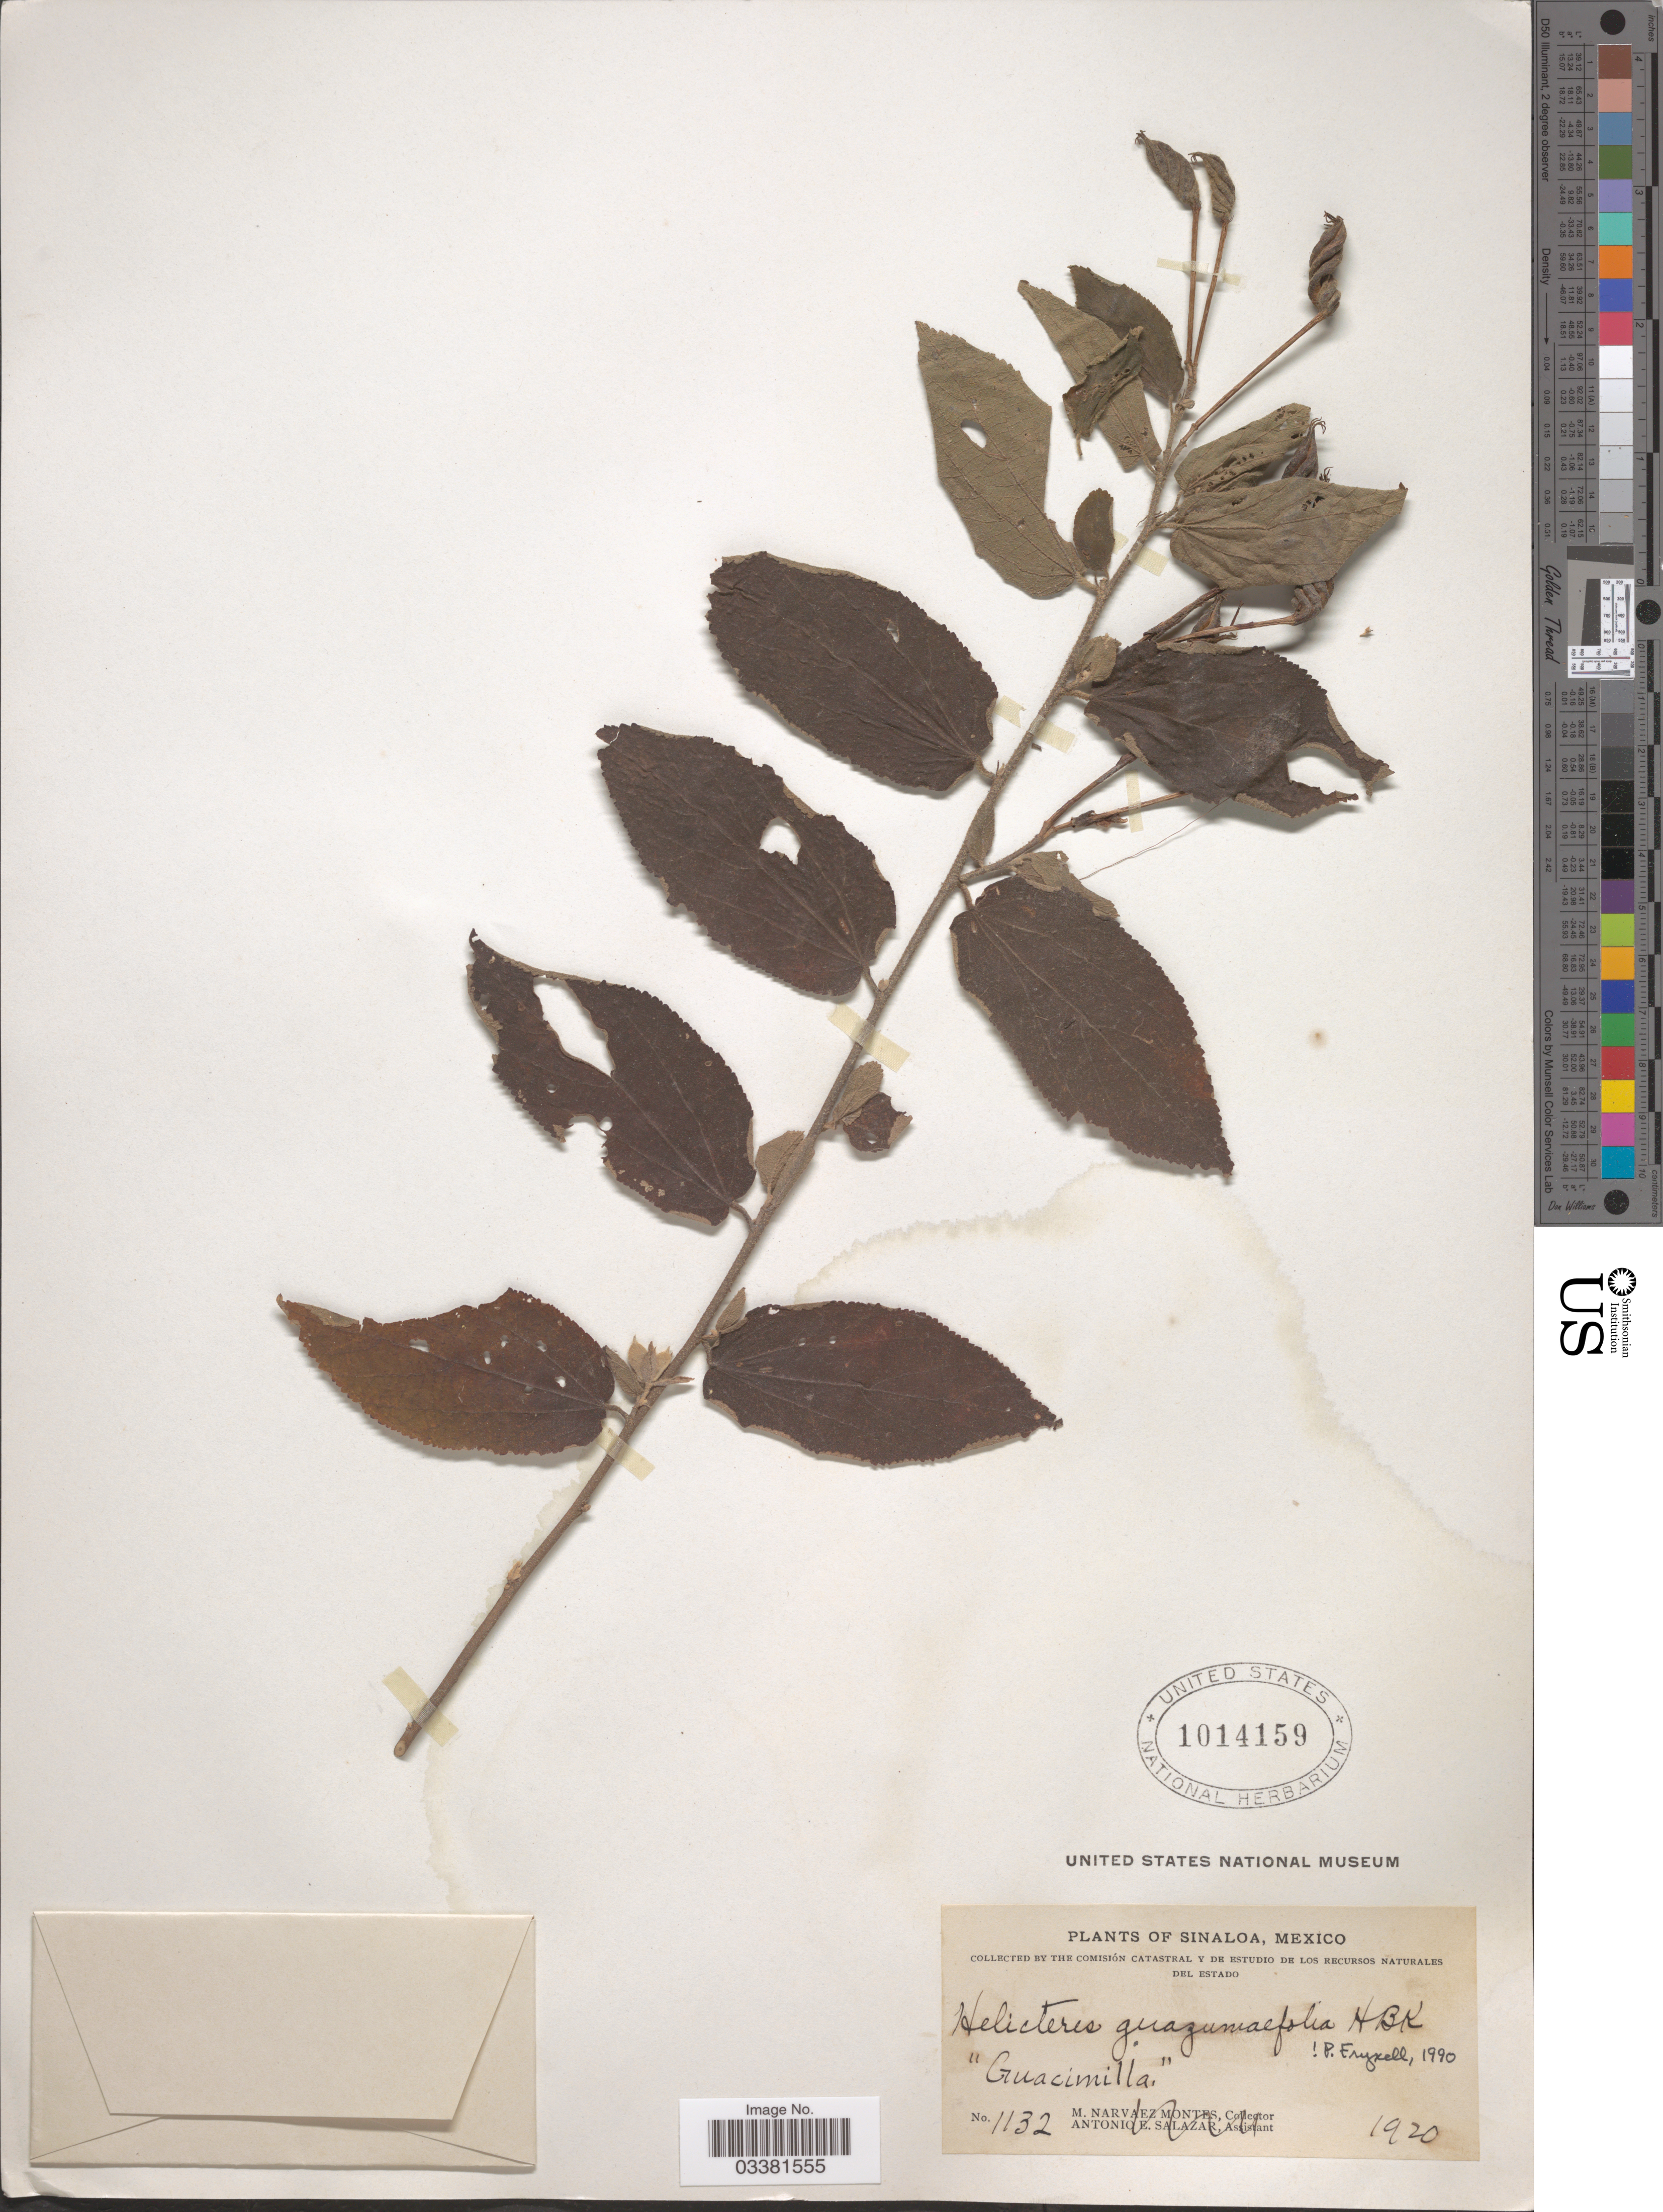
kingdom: Plantae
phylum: Tracheophyta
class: Magnoliopsida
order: Malvales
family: Malvaceae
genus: Helicteres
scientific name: Helicteres guazumifolia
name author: Kunth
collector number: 1132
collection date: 1920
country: Mexico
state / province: Sinaloa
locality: De estudio de Los Recursos Naturales del Estado. [unsure placement]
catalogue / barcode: US 1014159